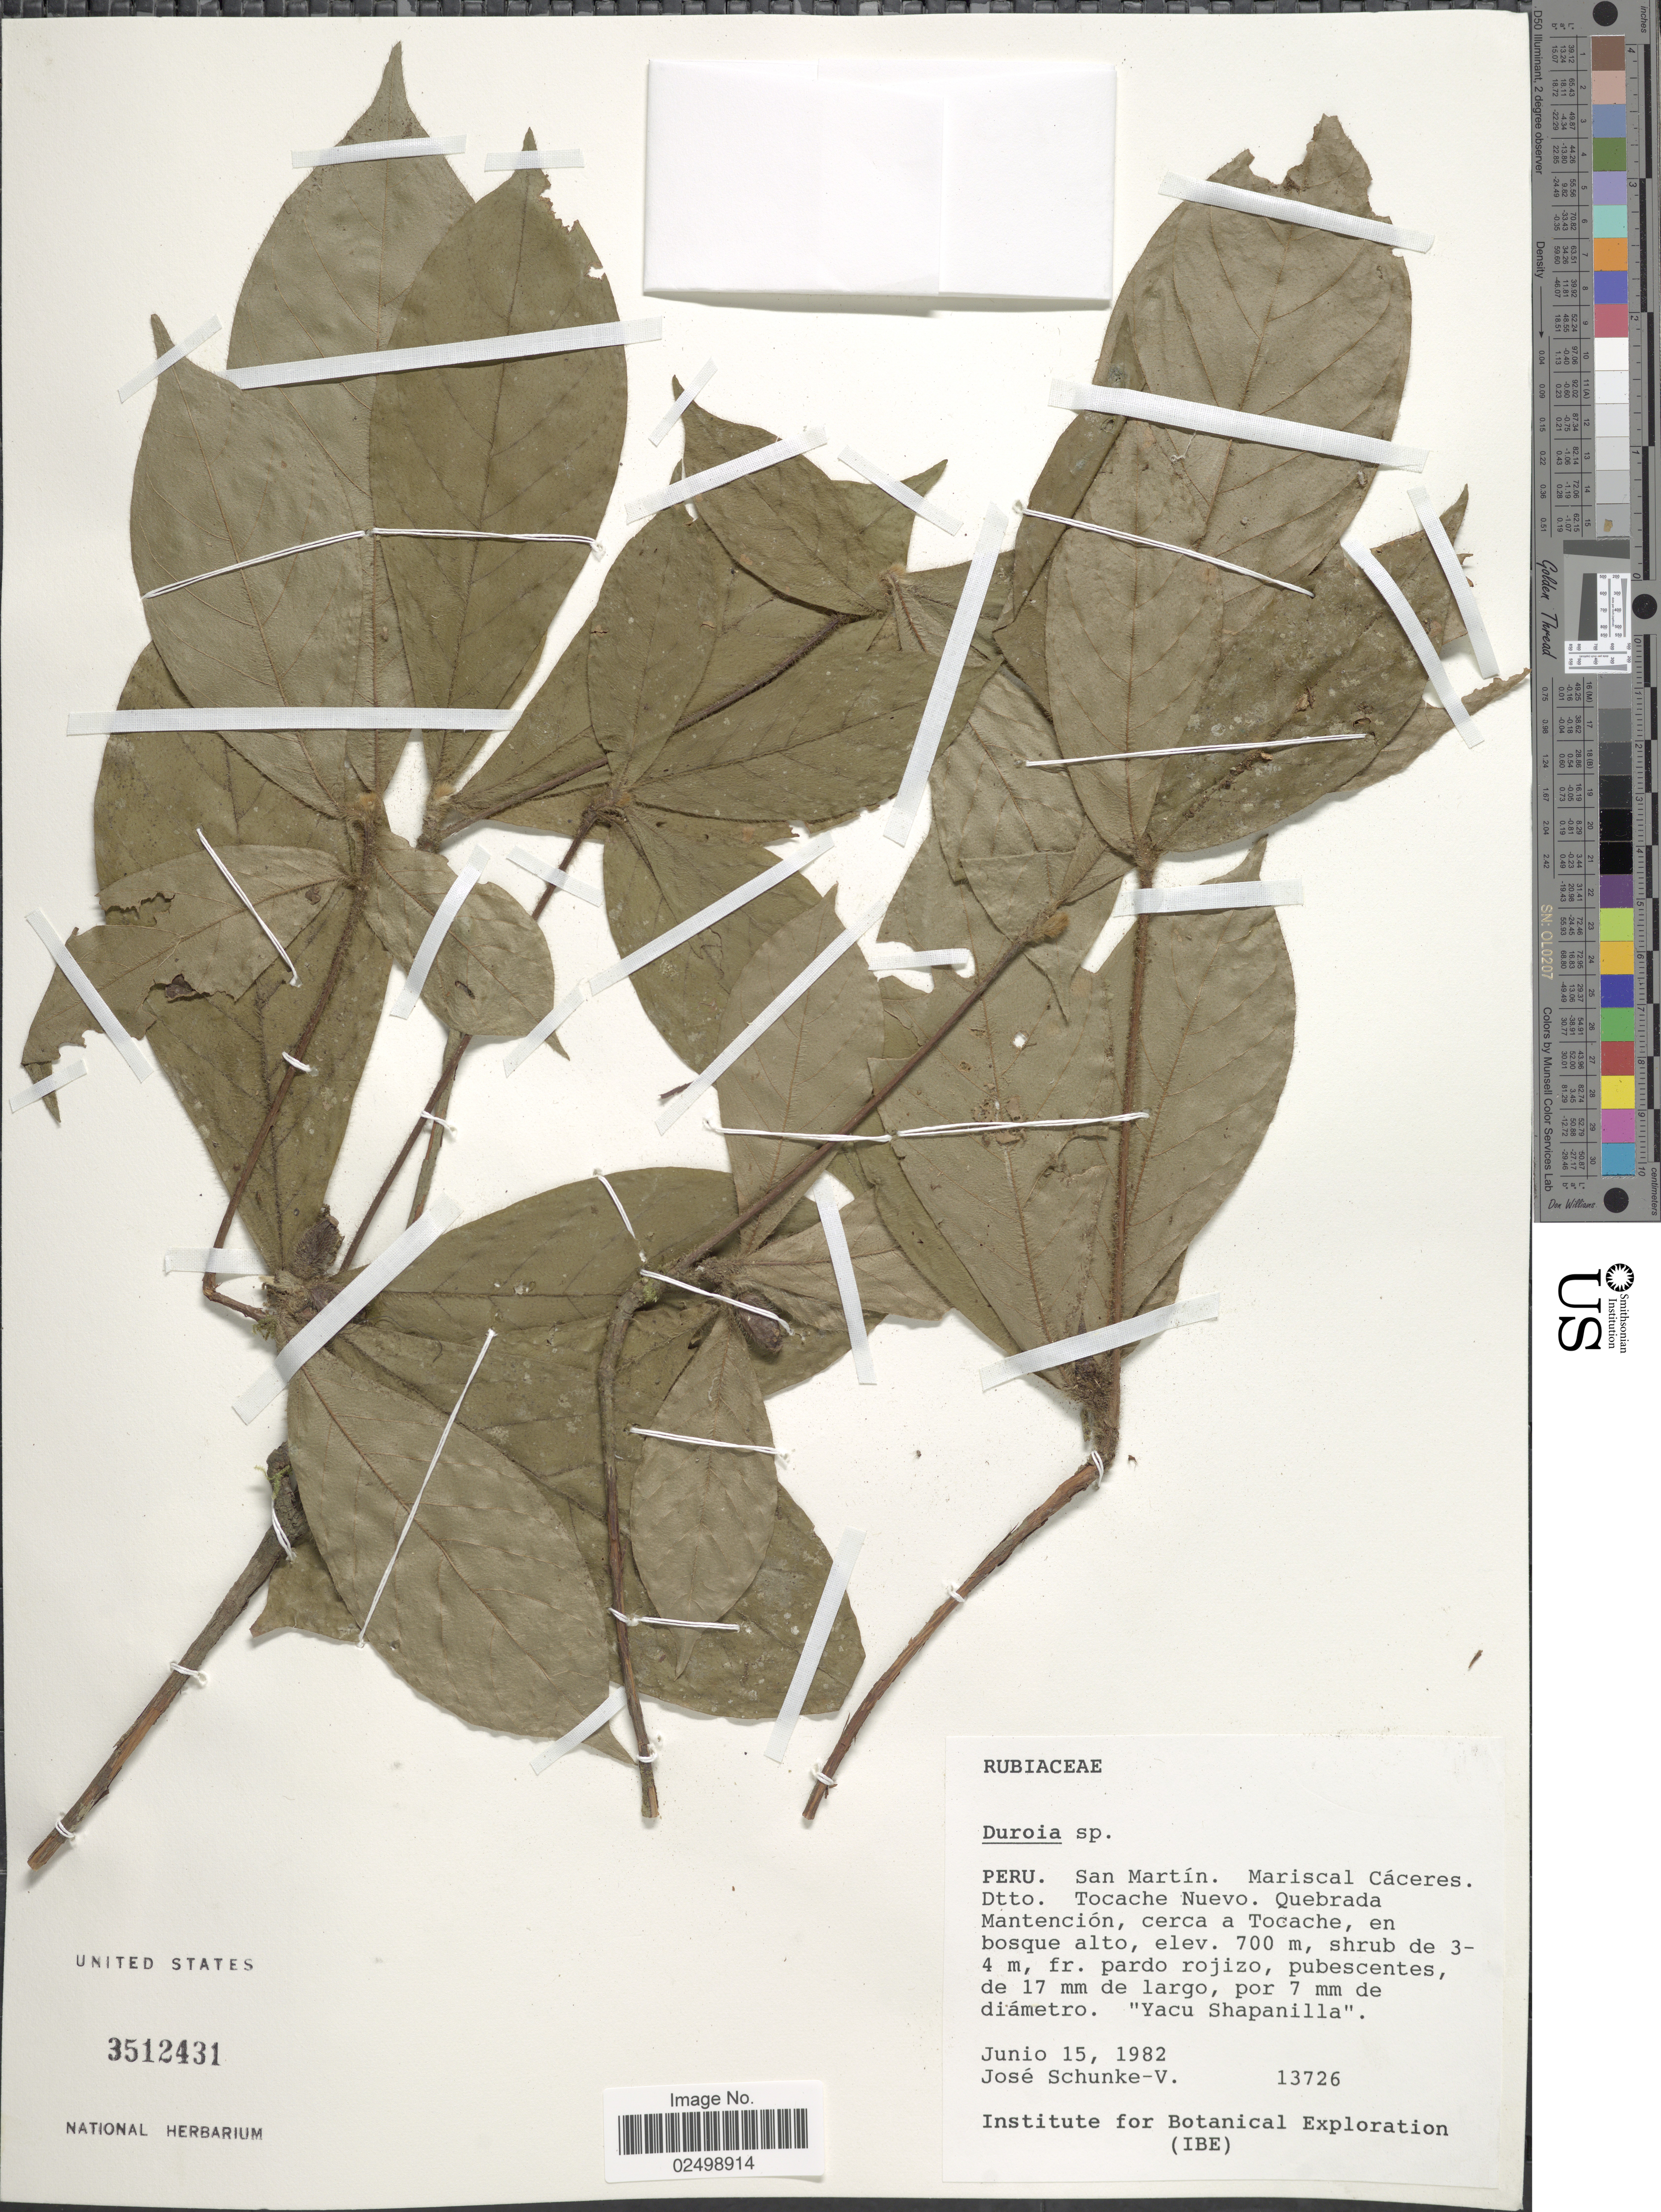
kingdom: Plantae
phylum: Tracheophyta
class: Magnoliopsida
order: Gentianales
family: Rubiaceae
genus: Duroia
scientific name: Duroia sp.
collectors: J. Schunke Vigo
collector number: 13726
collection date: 1982-06-15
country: Peru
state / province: San Martín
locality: Mariscal Cáceres. Dtto Tocache Nuevo. Quebrada Mantención, cerca a Tocache, en bosque alto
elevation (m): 700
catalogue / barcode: US 3512431